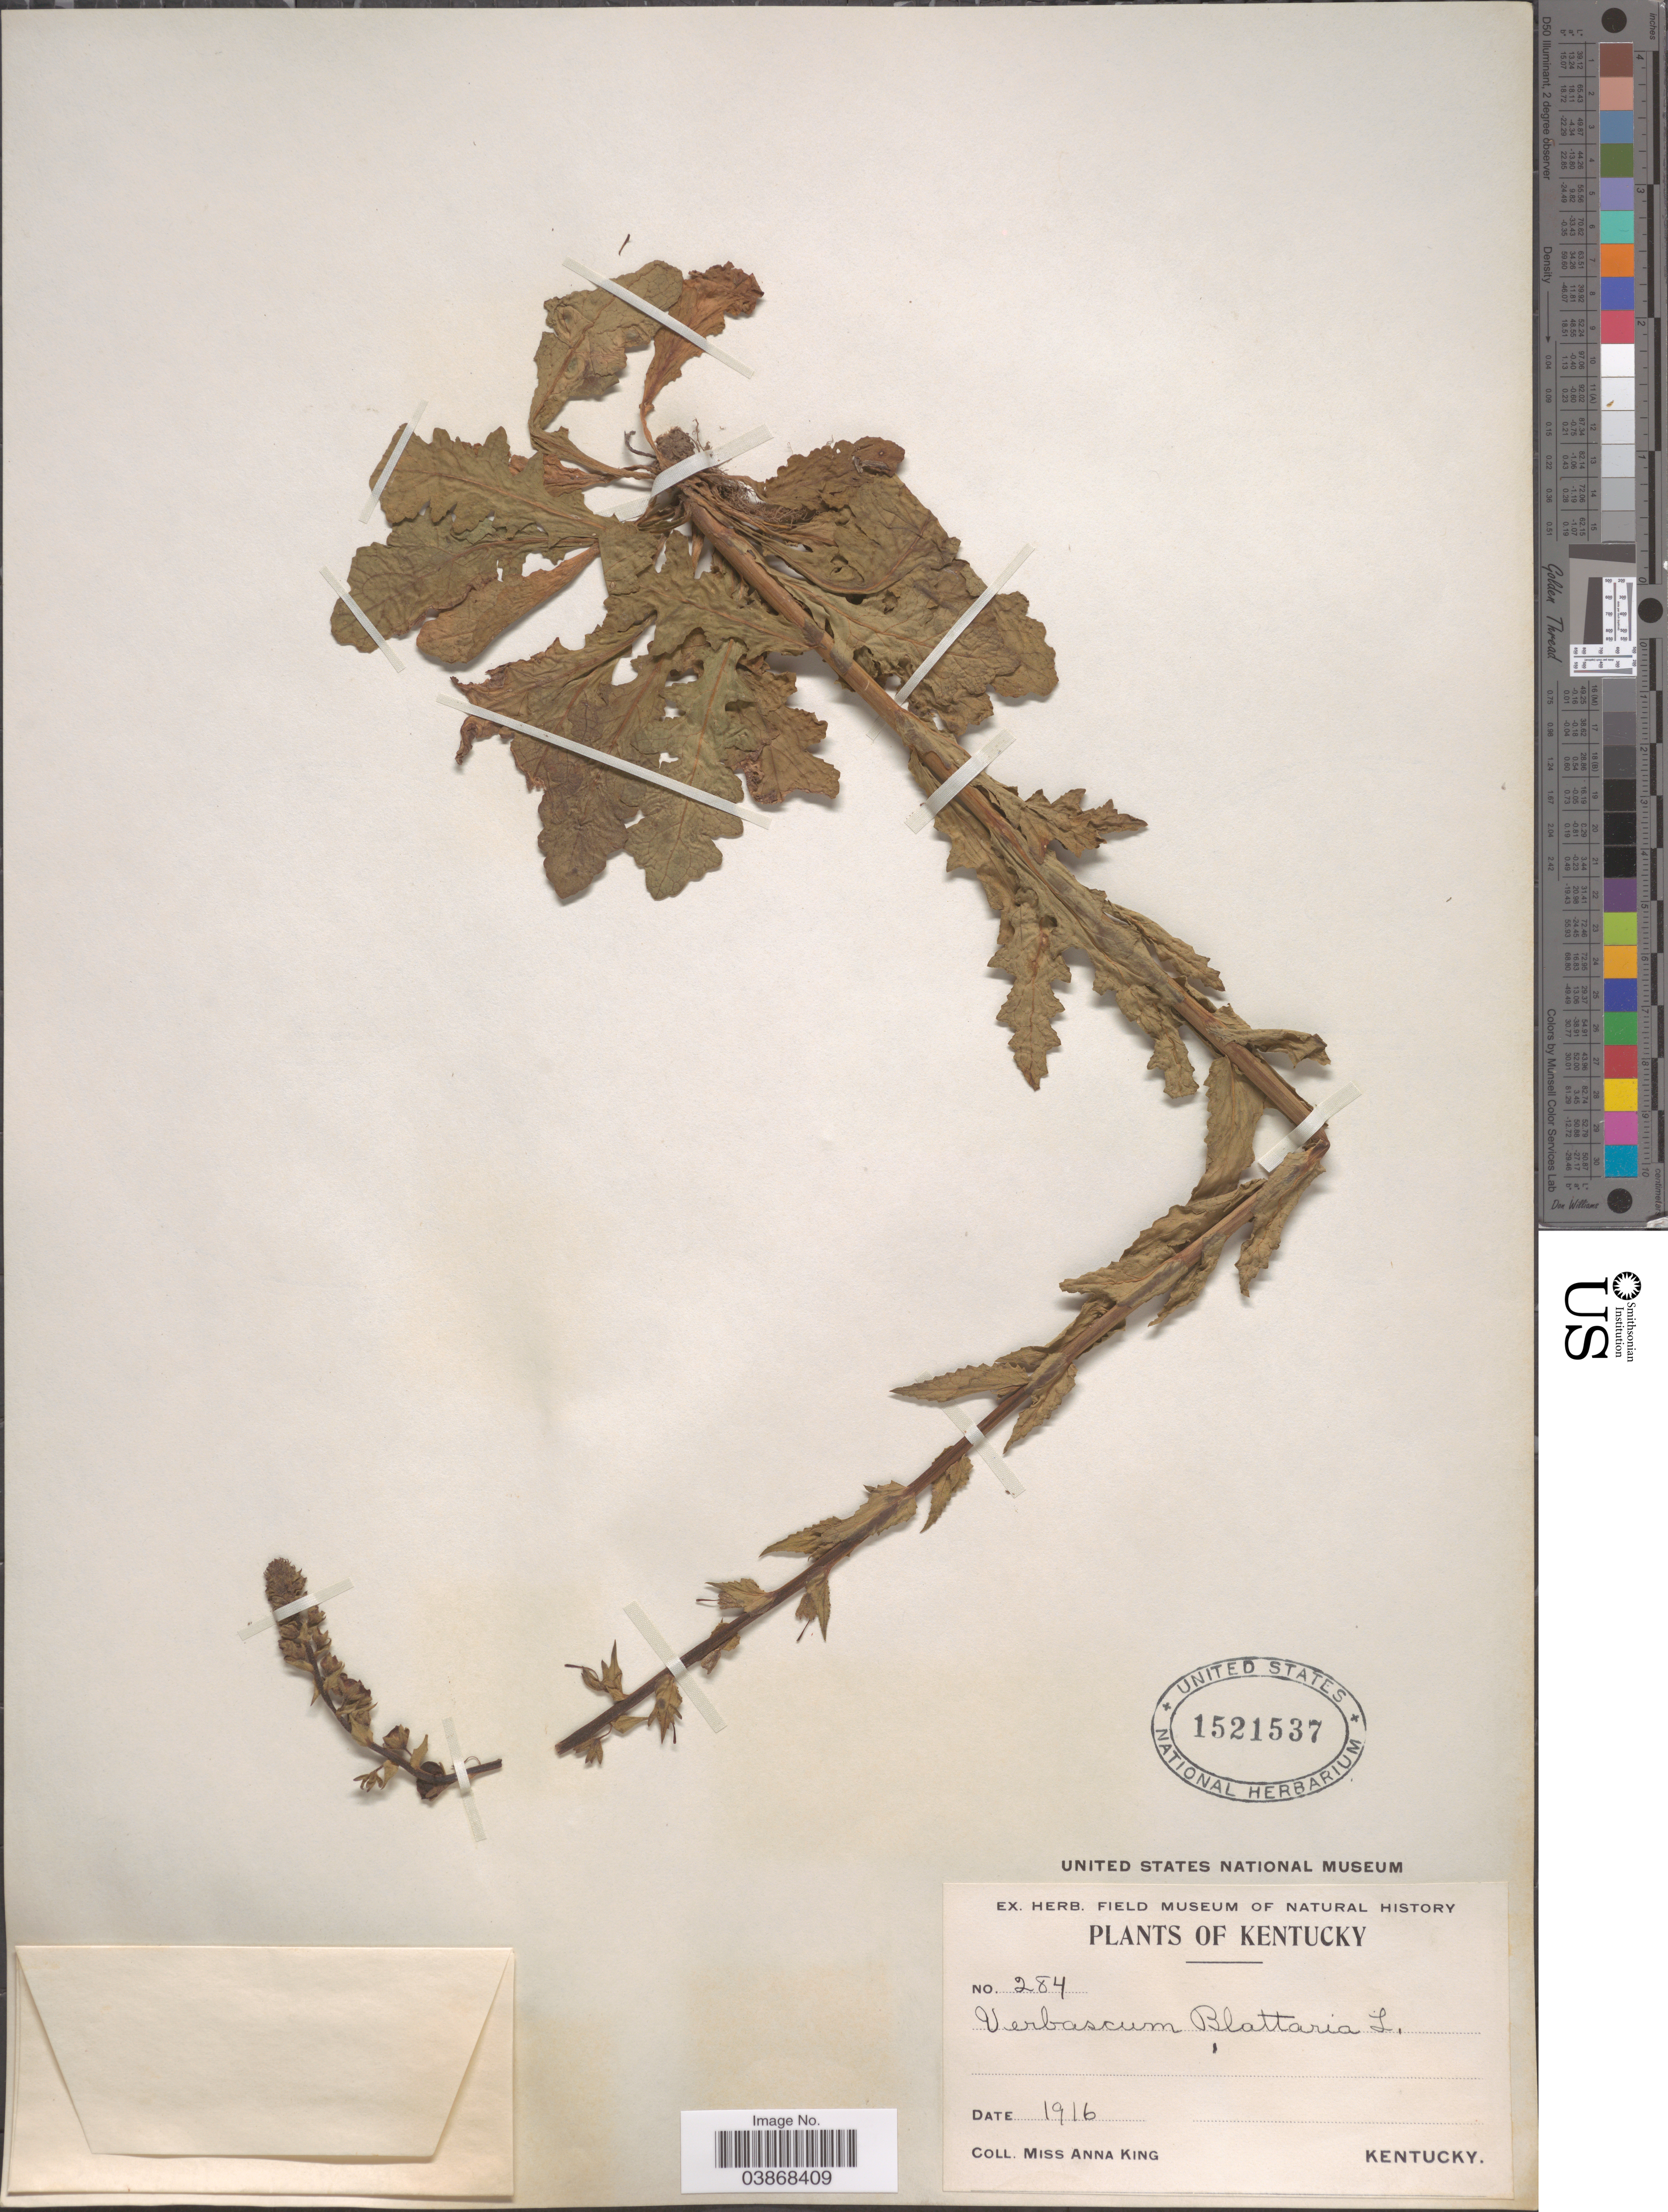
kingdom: Plantae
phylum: Tracheophyta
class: Magnoliopsida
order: Lamiales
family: Scrophulariaceae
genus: Verbascum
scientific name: Verbascum blattaria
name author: L.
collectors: A. King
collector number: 284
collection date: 1916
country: United States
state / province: Kentucky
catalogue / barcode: US 1521537